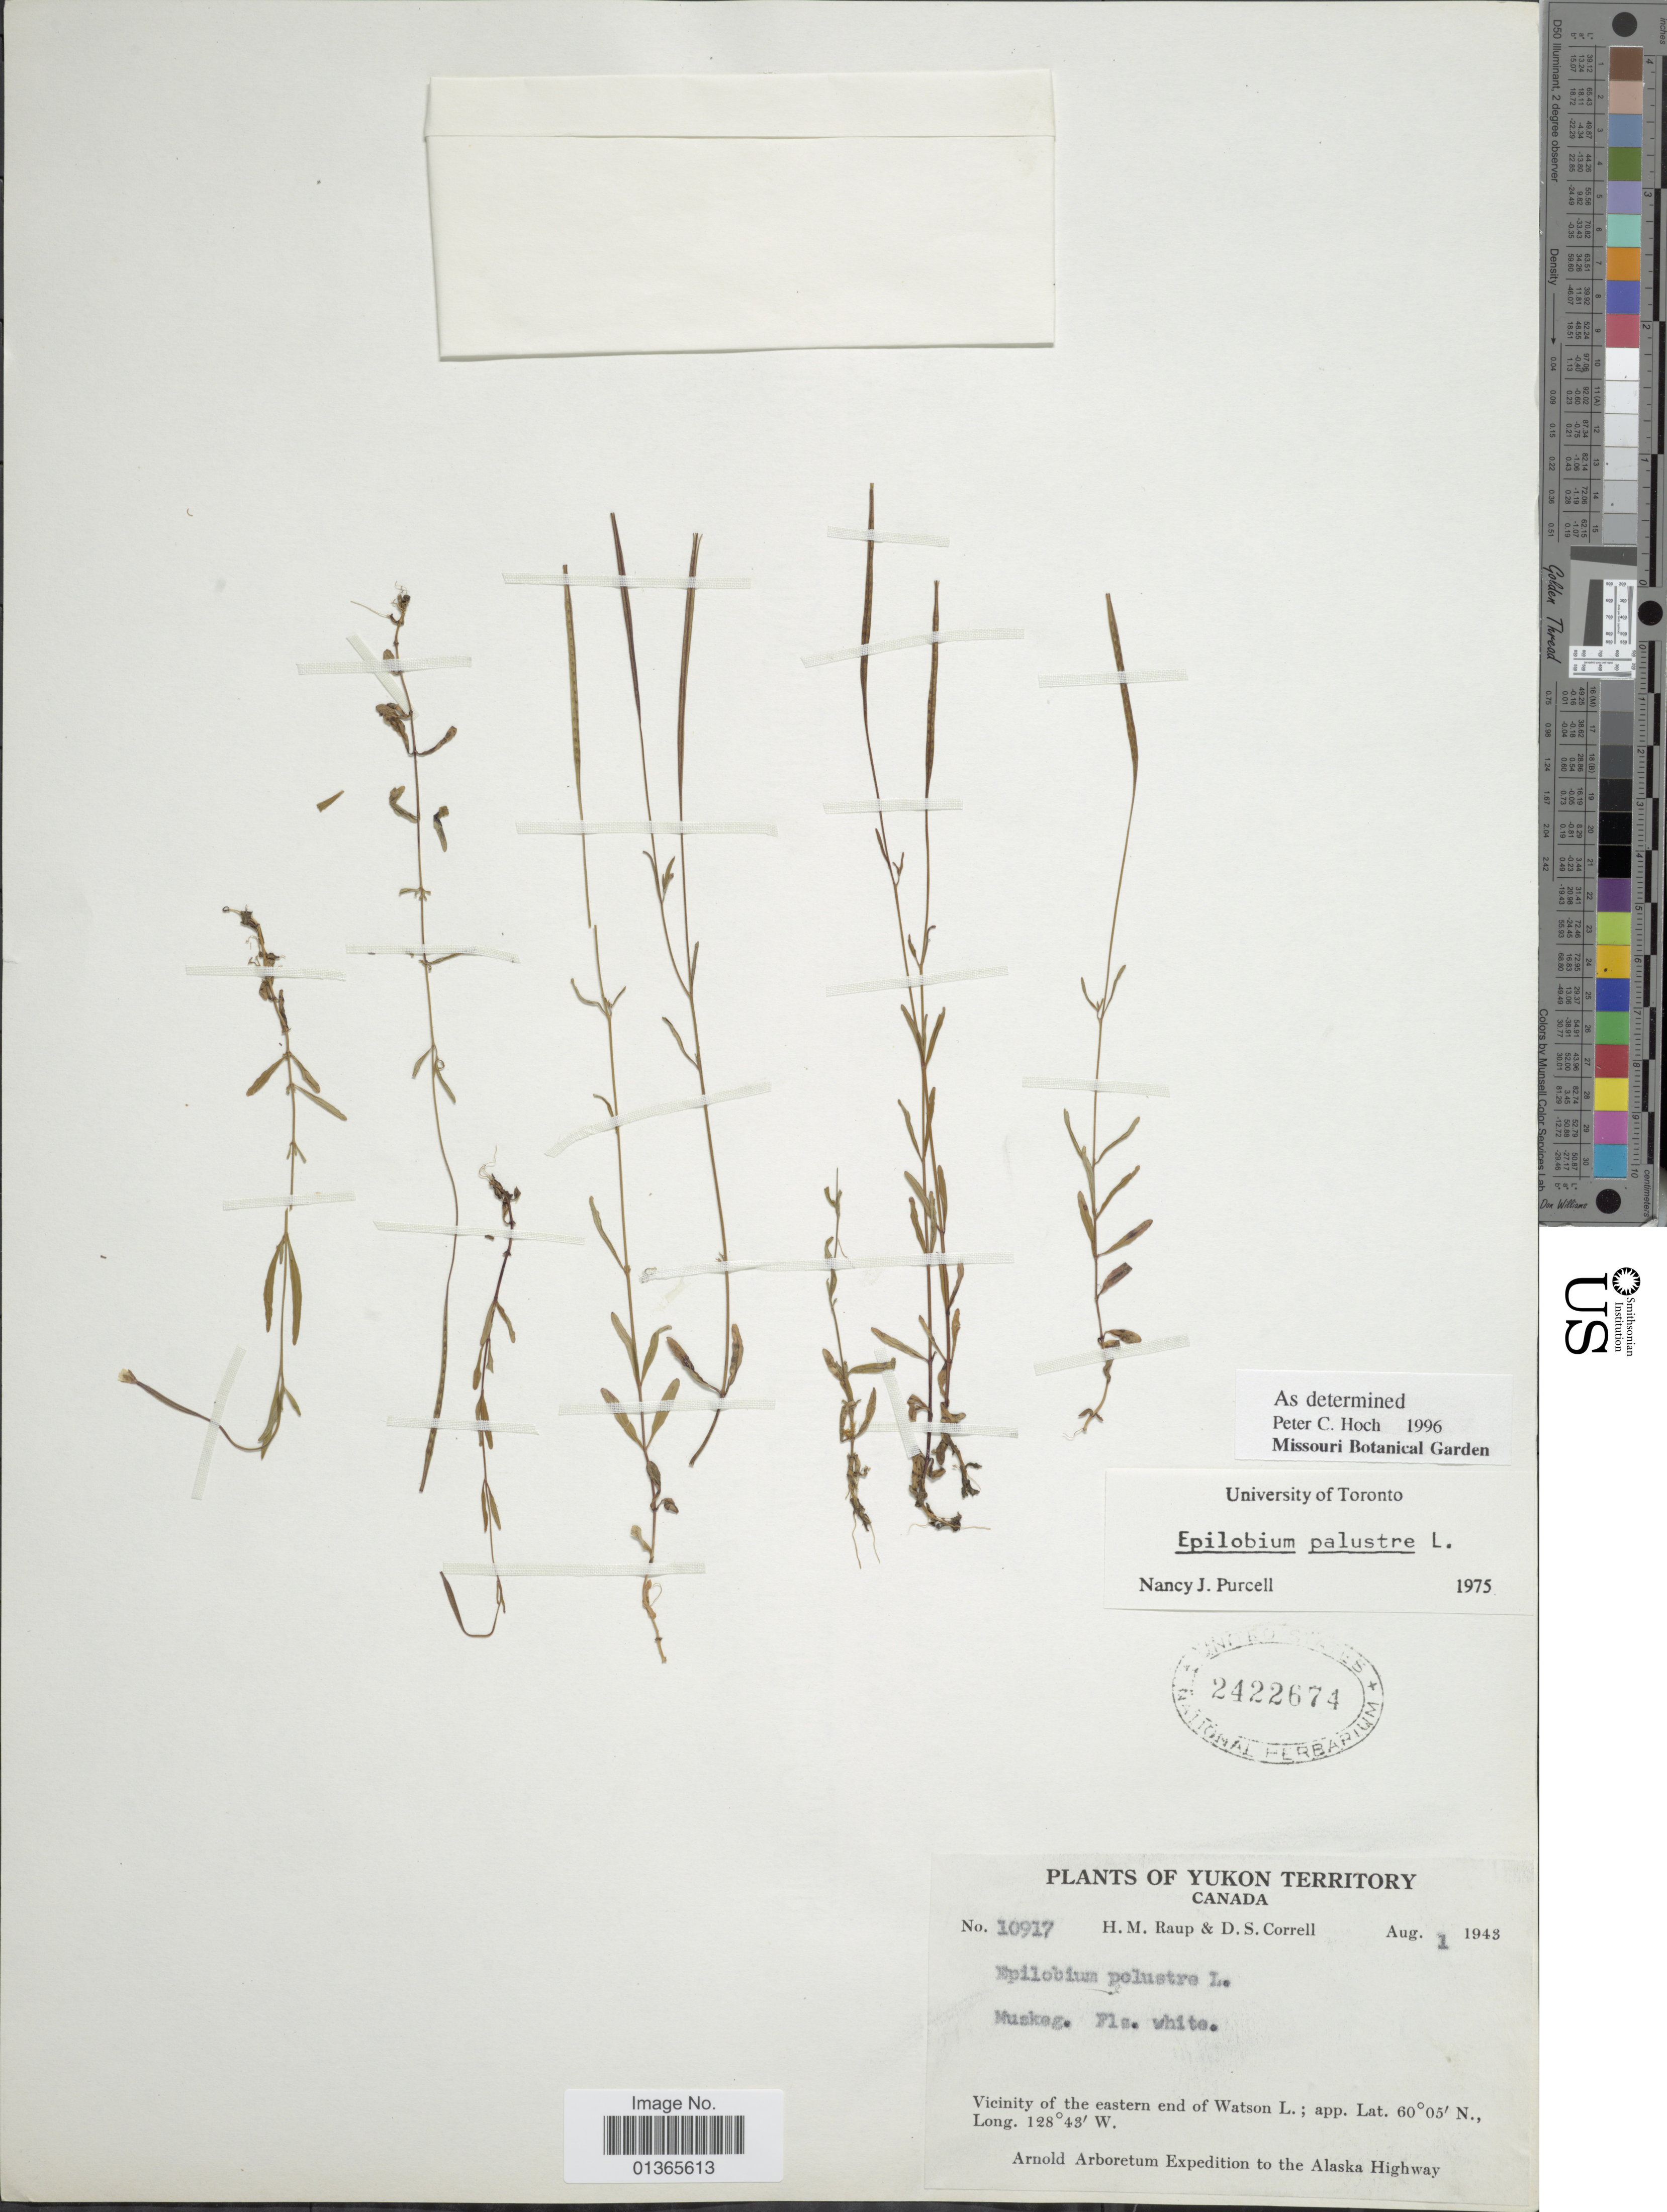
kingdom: Plantae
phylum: Tracheophyta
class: Magnoliopsida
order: Myrtales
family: Onagraceae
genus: Epilobium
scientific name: Epilobium palustre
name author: L.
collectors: H. Raup & D. S. Correll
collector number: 10917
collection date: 1943-08-01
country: Canada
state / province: Yukon Territory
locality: Vicinity of the eastern end of Watson L.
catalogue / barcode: US 2422674